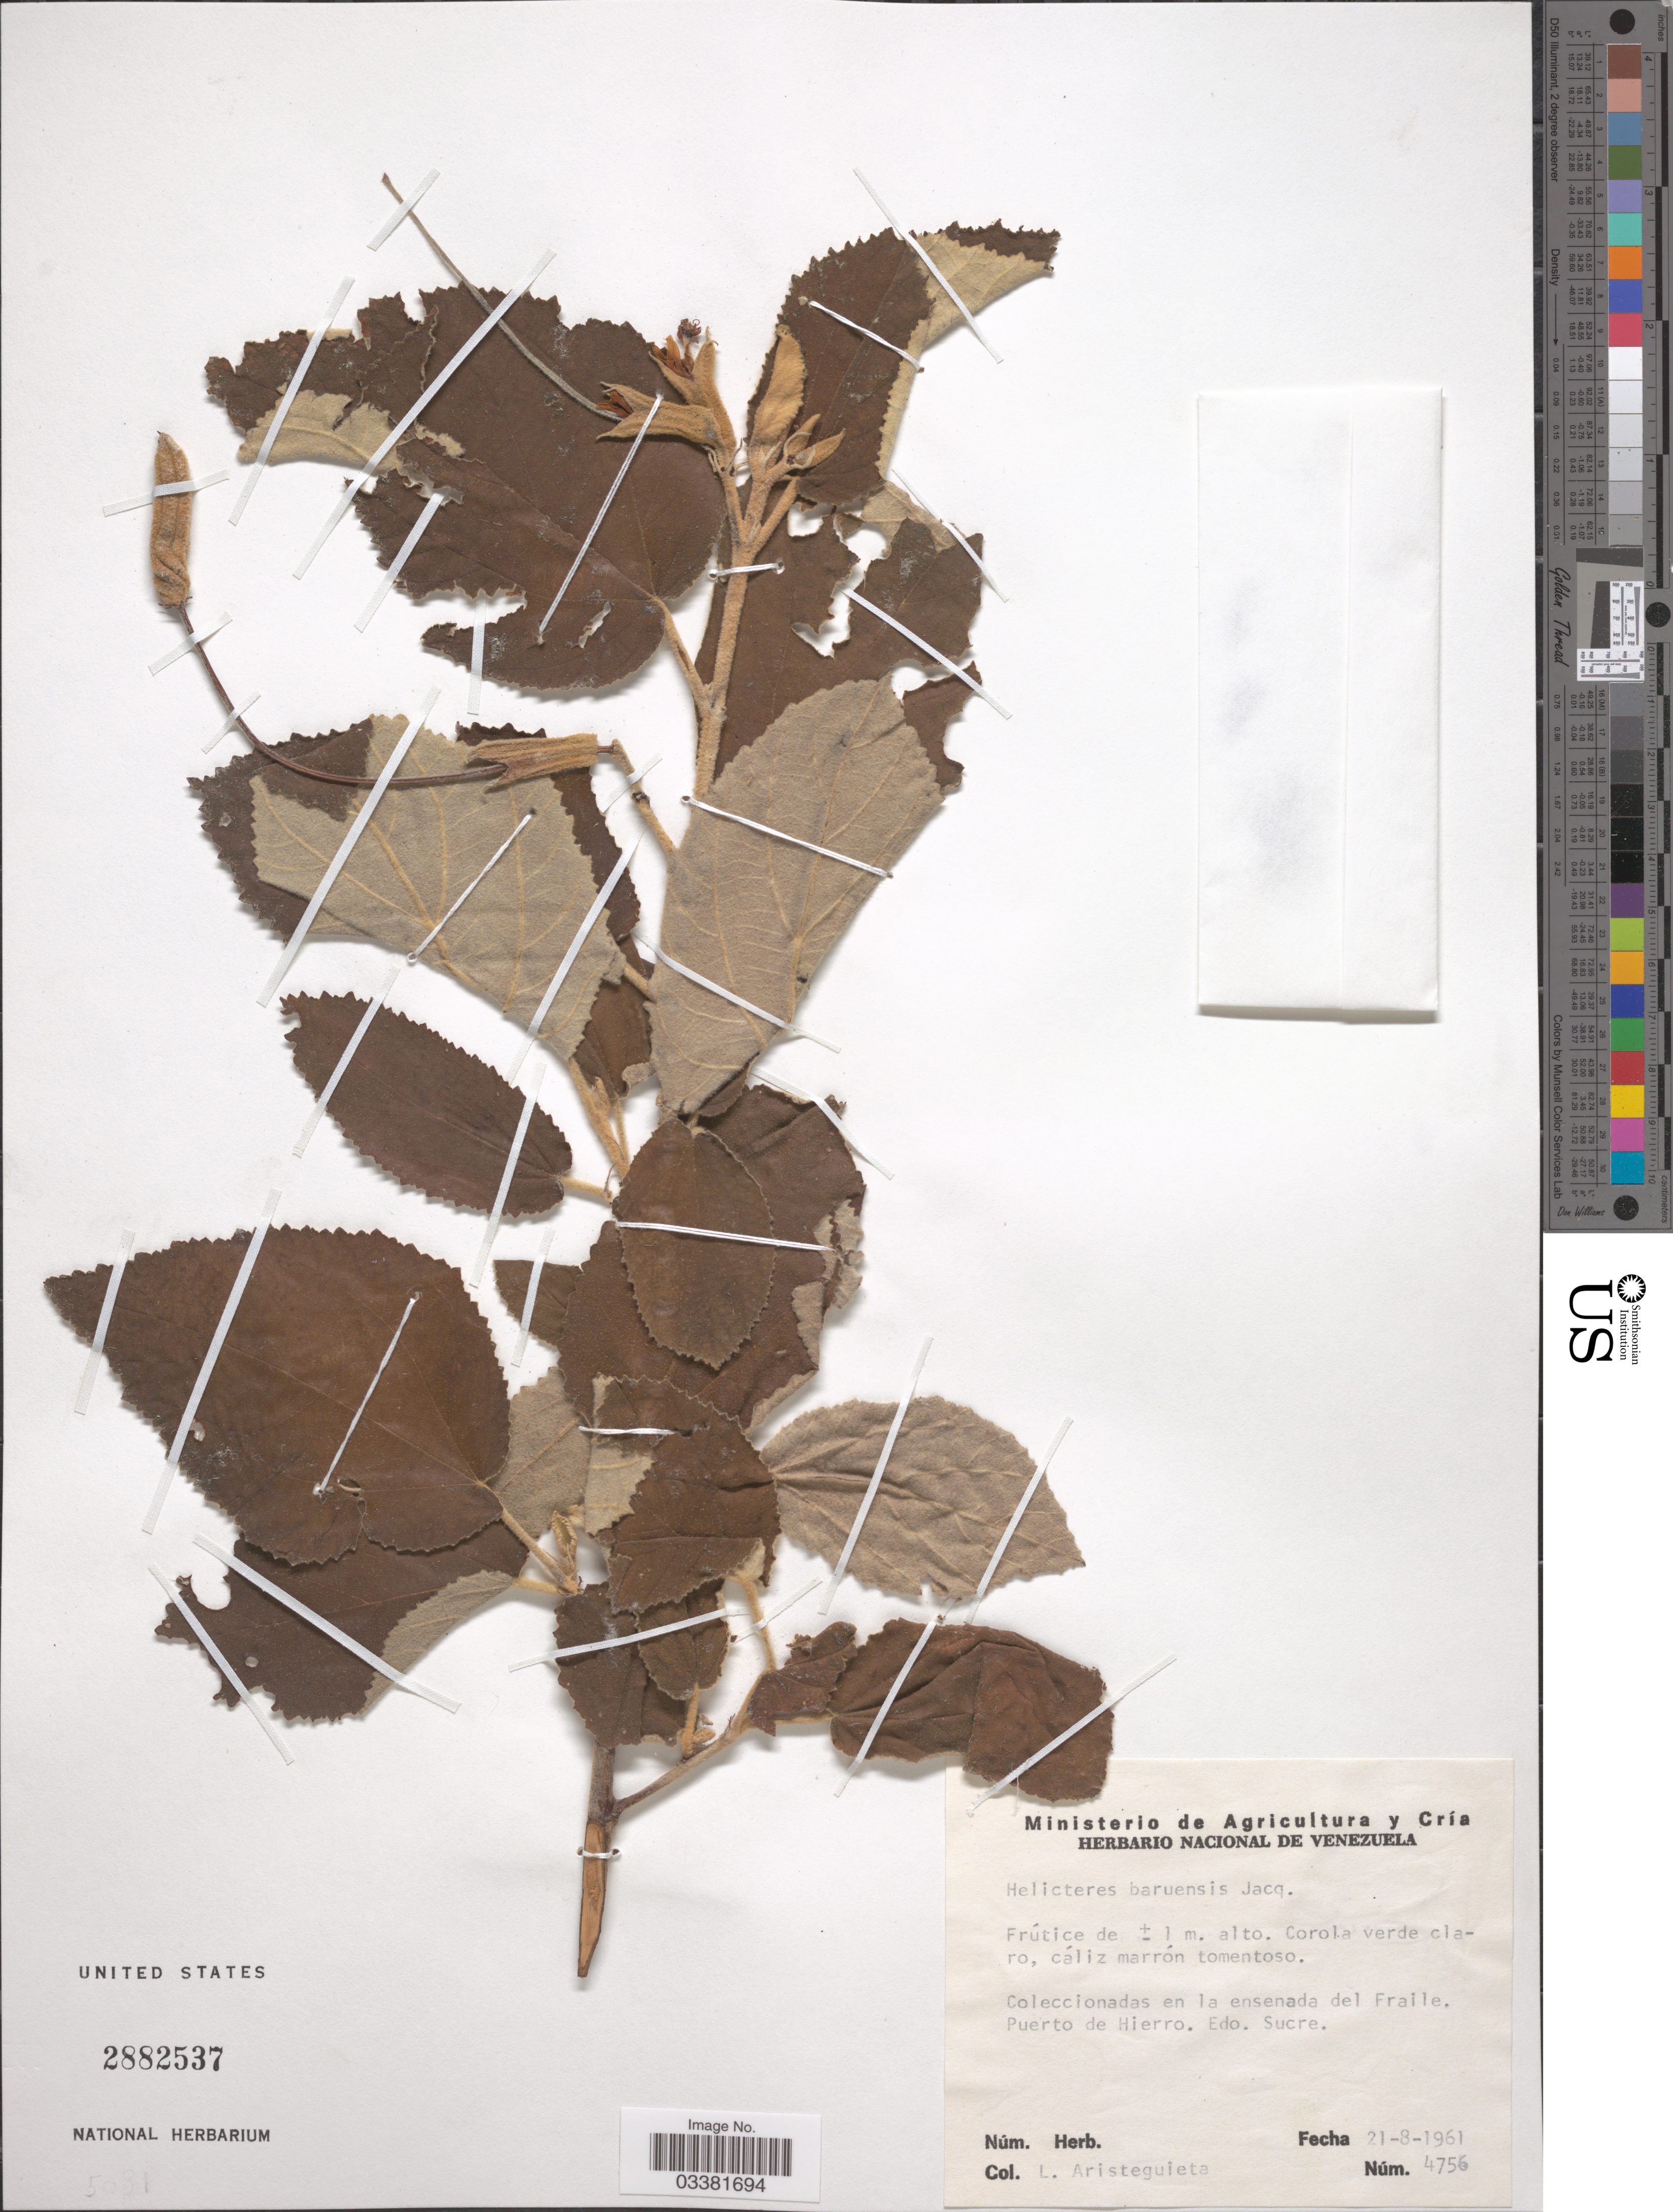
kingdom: Plantae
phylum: Tracheophyta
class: Magnoliopsida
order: Malvales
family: Malvaceae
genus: Helicteres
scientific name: Helicteres baruensis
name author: Jacq.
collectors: L. Aristeguieta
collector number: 4756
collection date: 1961-08-21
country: Venezuela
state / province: Sucre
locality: Coleccionadas en la ensenada del Fraile, Puerto de Hierro.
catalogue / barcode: US 2882537